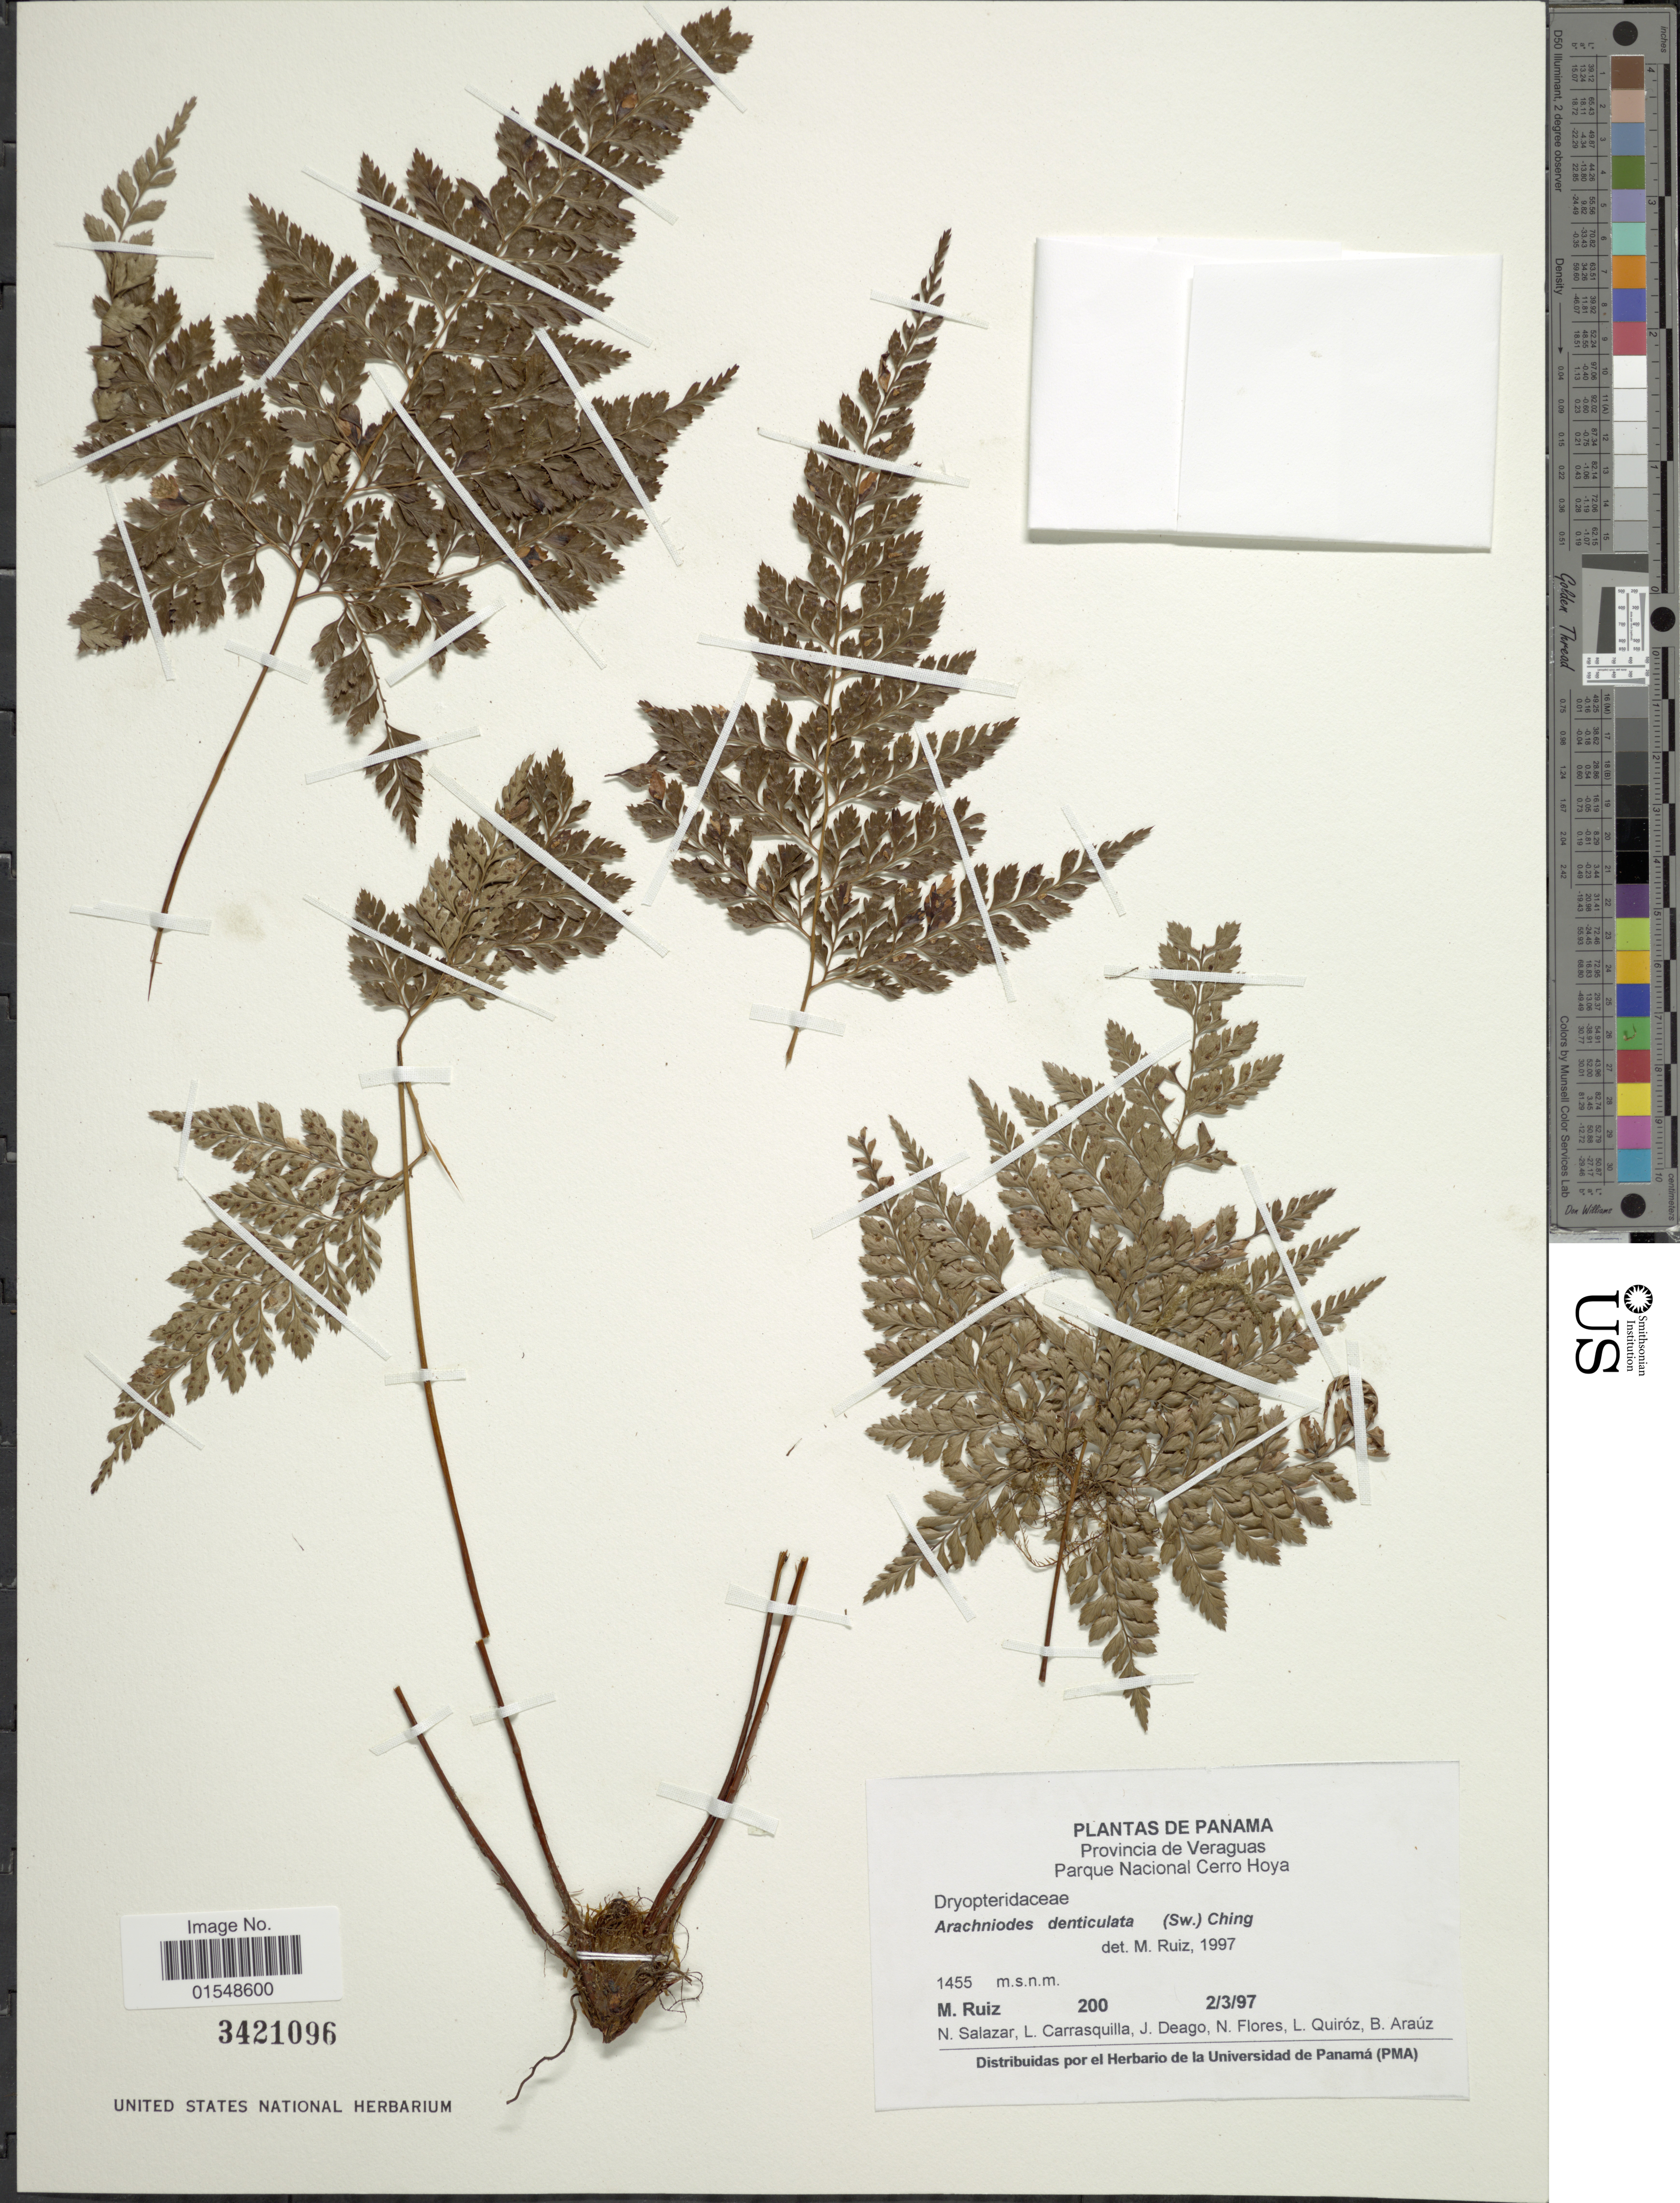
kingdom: Plantae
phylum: Tracheophyta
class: Polypodiopsida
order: Polypodiales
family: Dryopteridaceae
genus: Arachniodes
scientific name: Arachniodes denticulata var. jucunda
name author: (Fée) Lellinger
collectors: M. Ruiz, N. Salazar, L. Carrasquilla, J. Deago & et al.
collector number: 200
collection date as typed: Transcribed d/m/y: 2/3/97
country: Panama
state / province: Veraguas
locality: Parque Nacional Cerro Hoya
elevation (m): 1455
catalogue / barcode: US 3421096